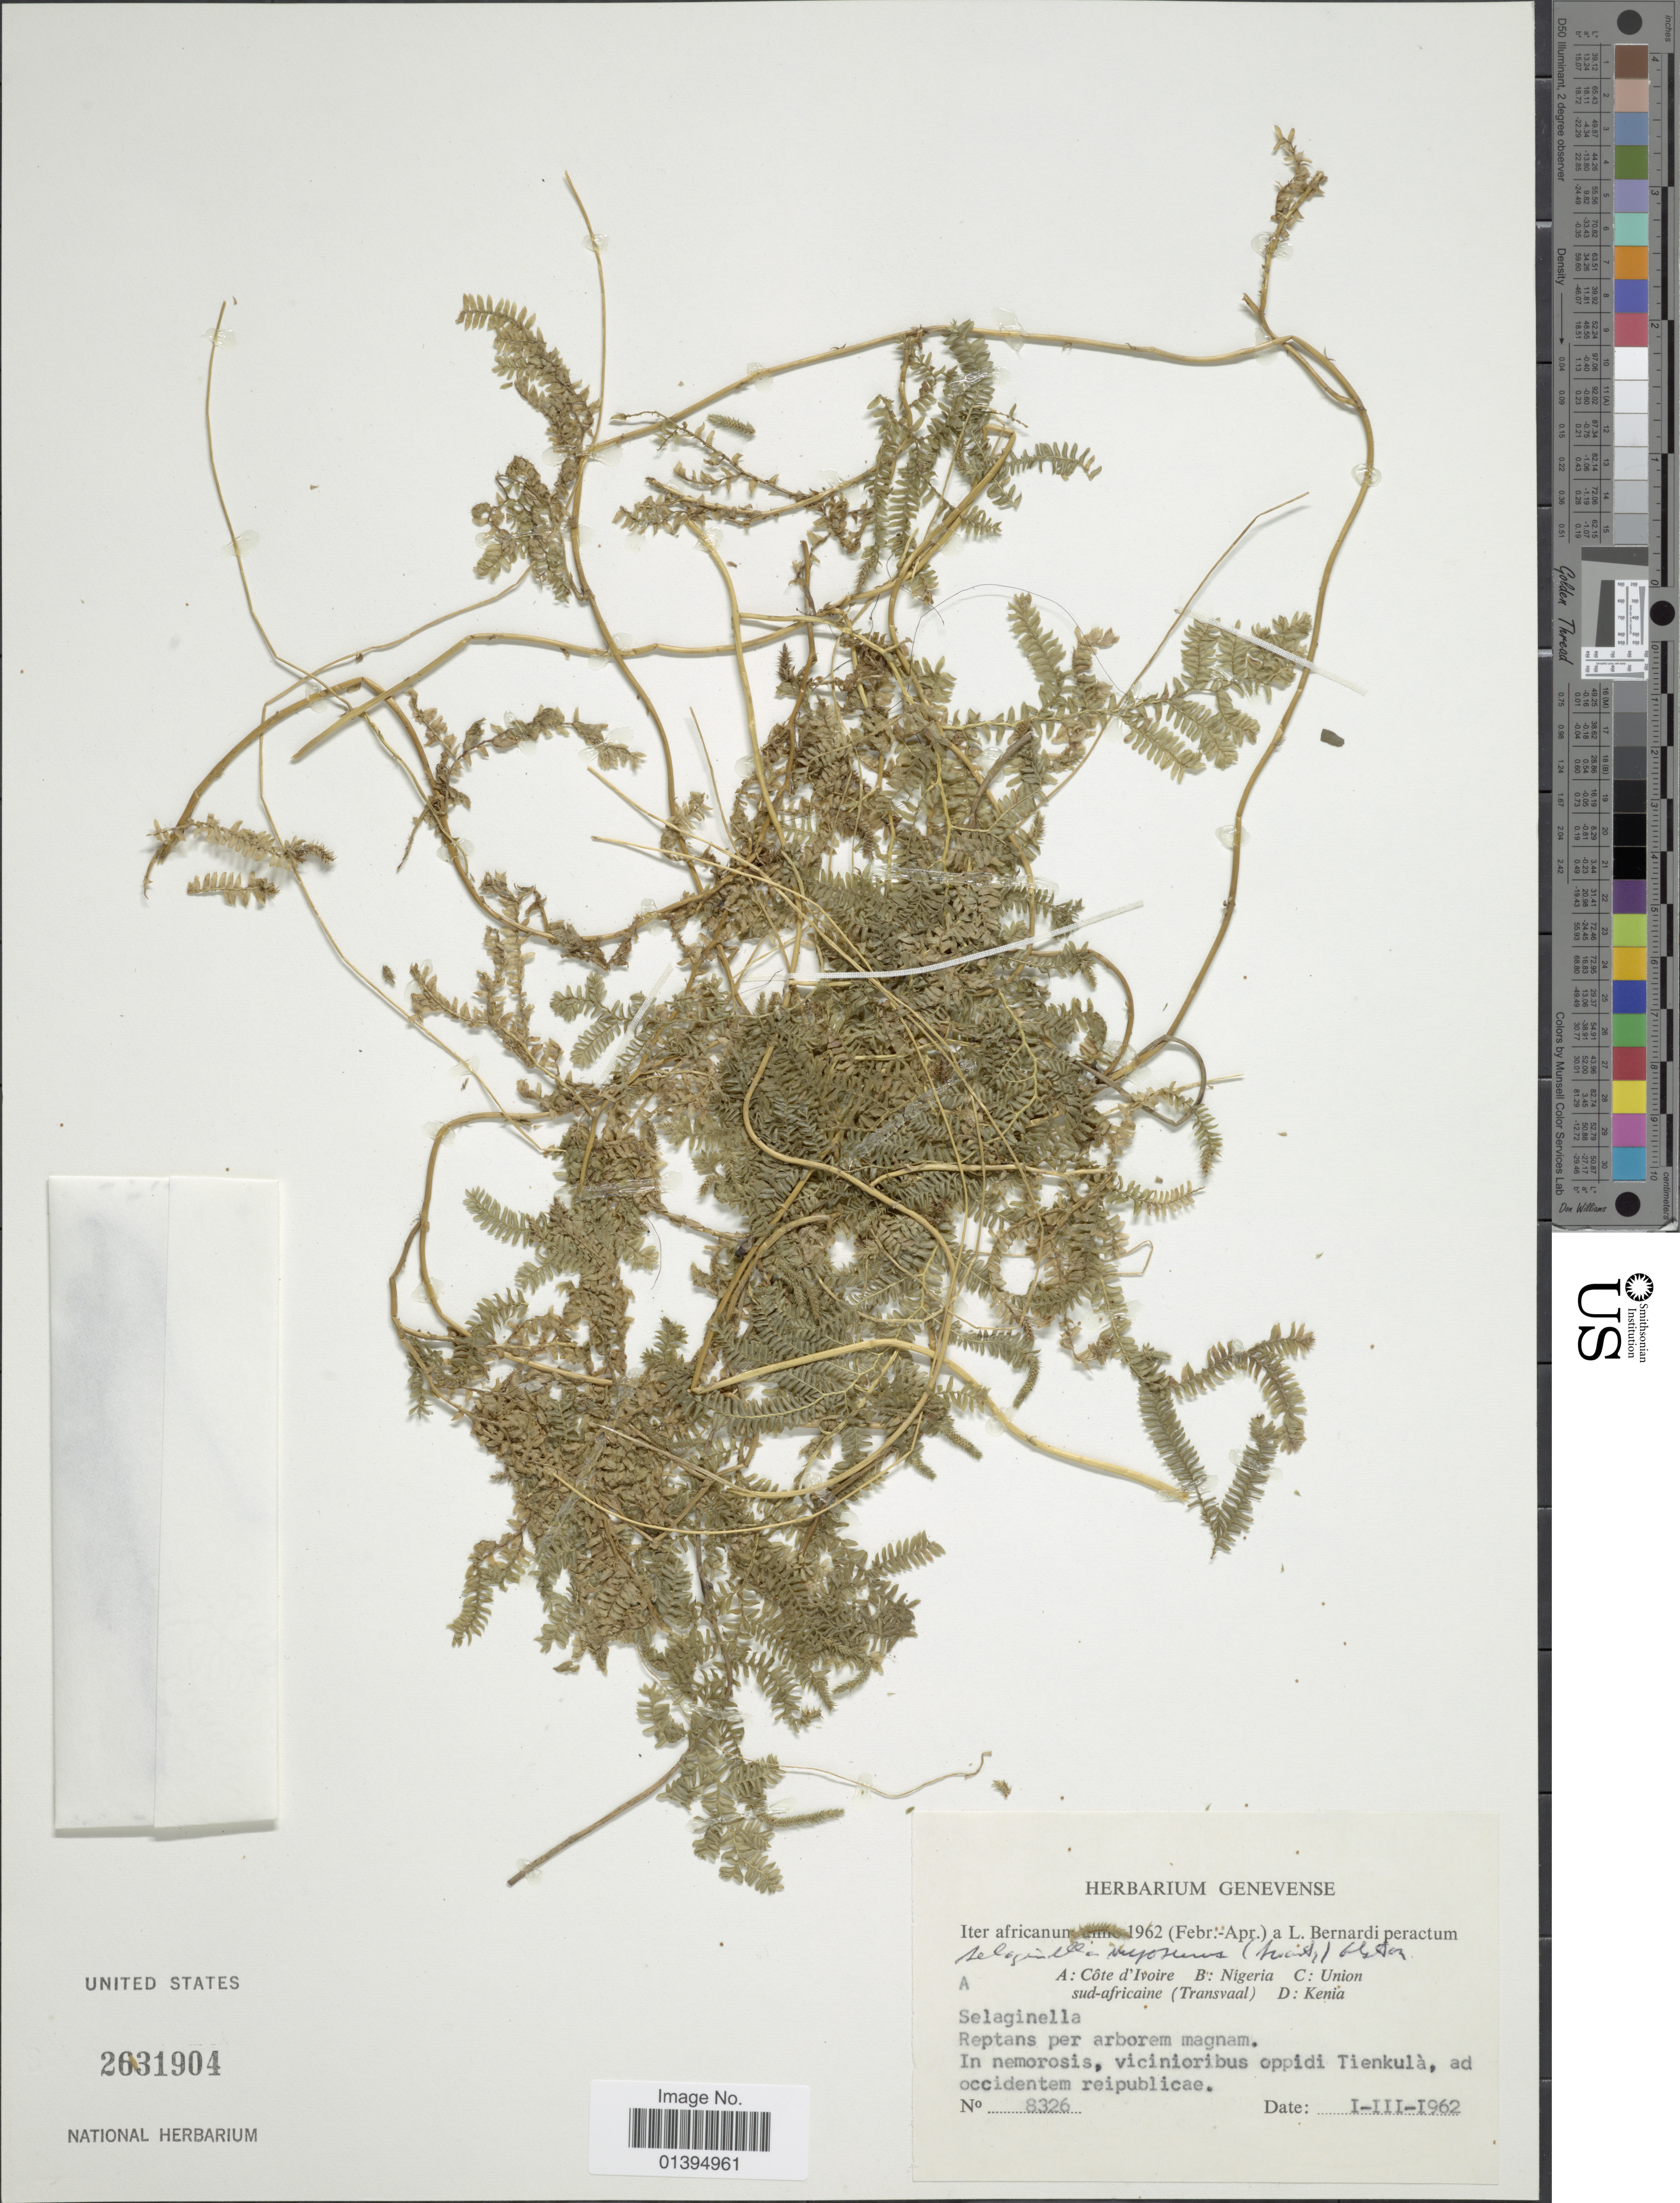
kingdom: Plantae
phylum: Tracheophyta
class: Lycopodiopsida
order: Selaginellales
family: Selaginellaceae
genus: Selaginella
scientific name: Selaginella myosurus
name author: (Sw.) Alston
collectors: L. Bernardi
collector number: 8326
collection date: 1962-03-01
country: Ivory Coast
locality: In nemorosis, vicinioribus oppidi Tienkulà, ad occidentem reipublicae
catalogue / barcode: US 2631904